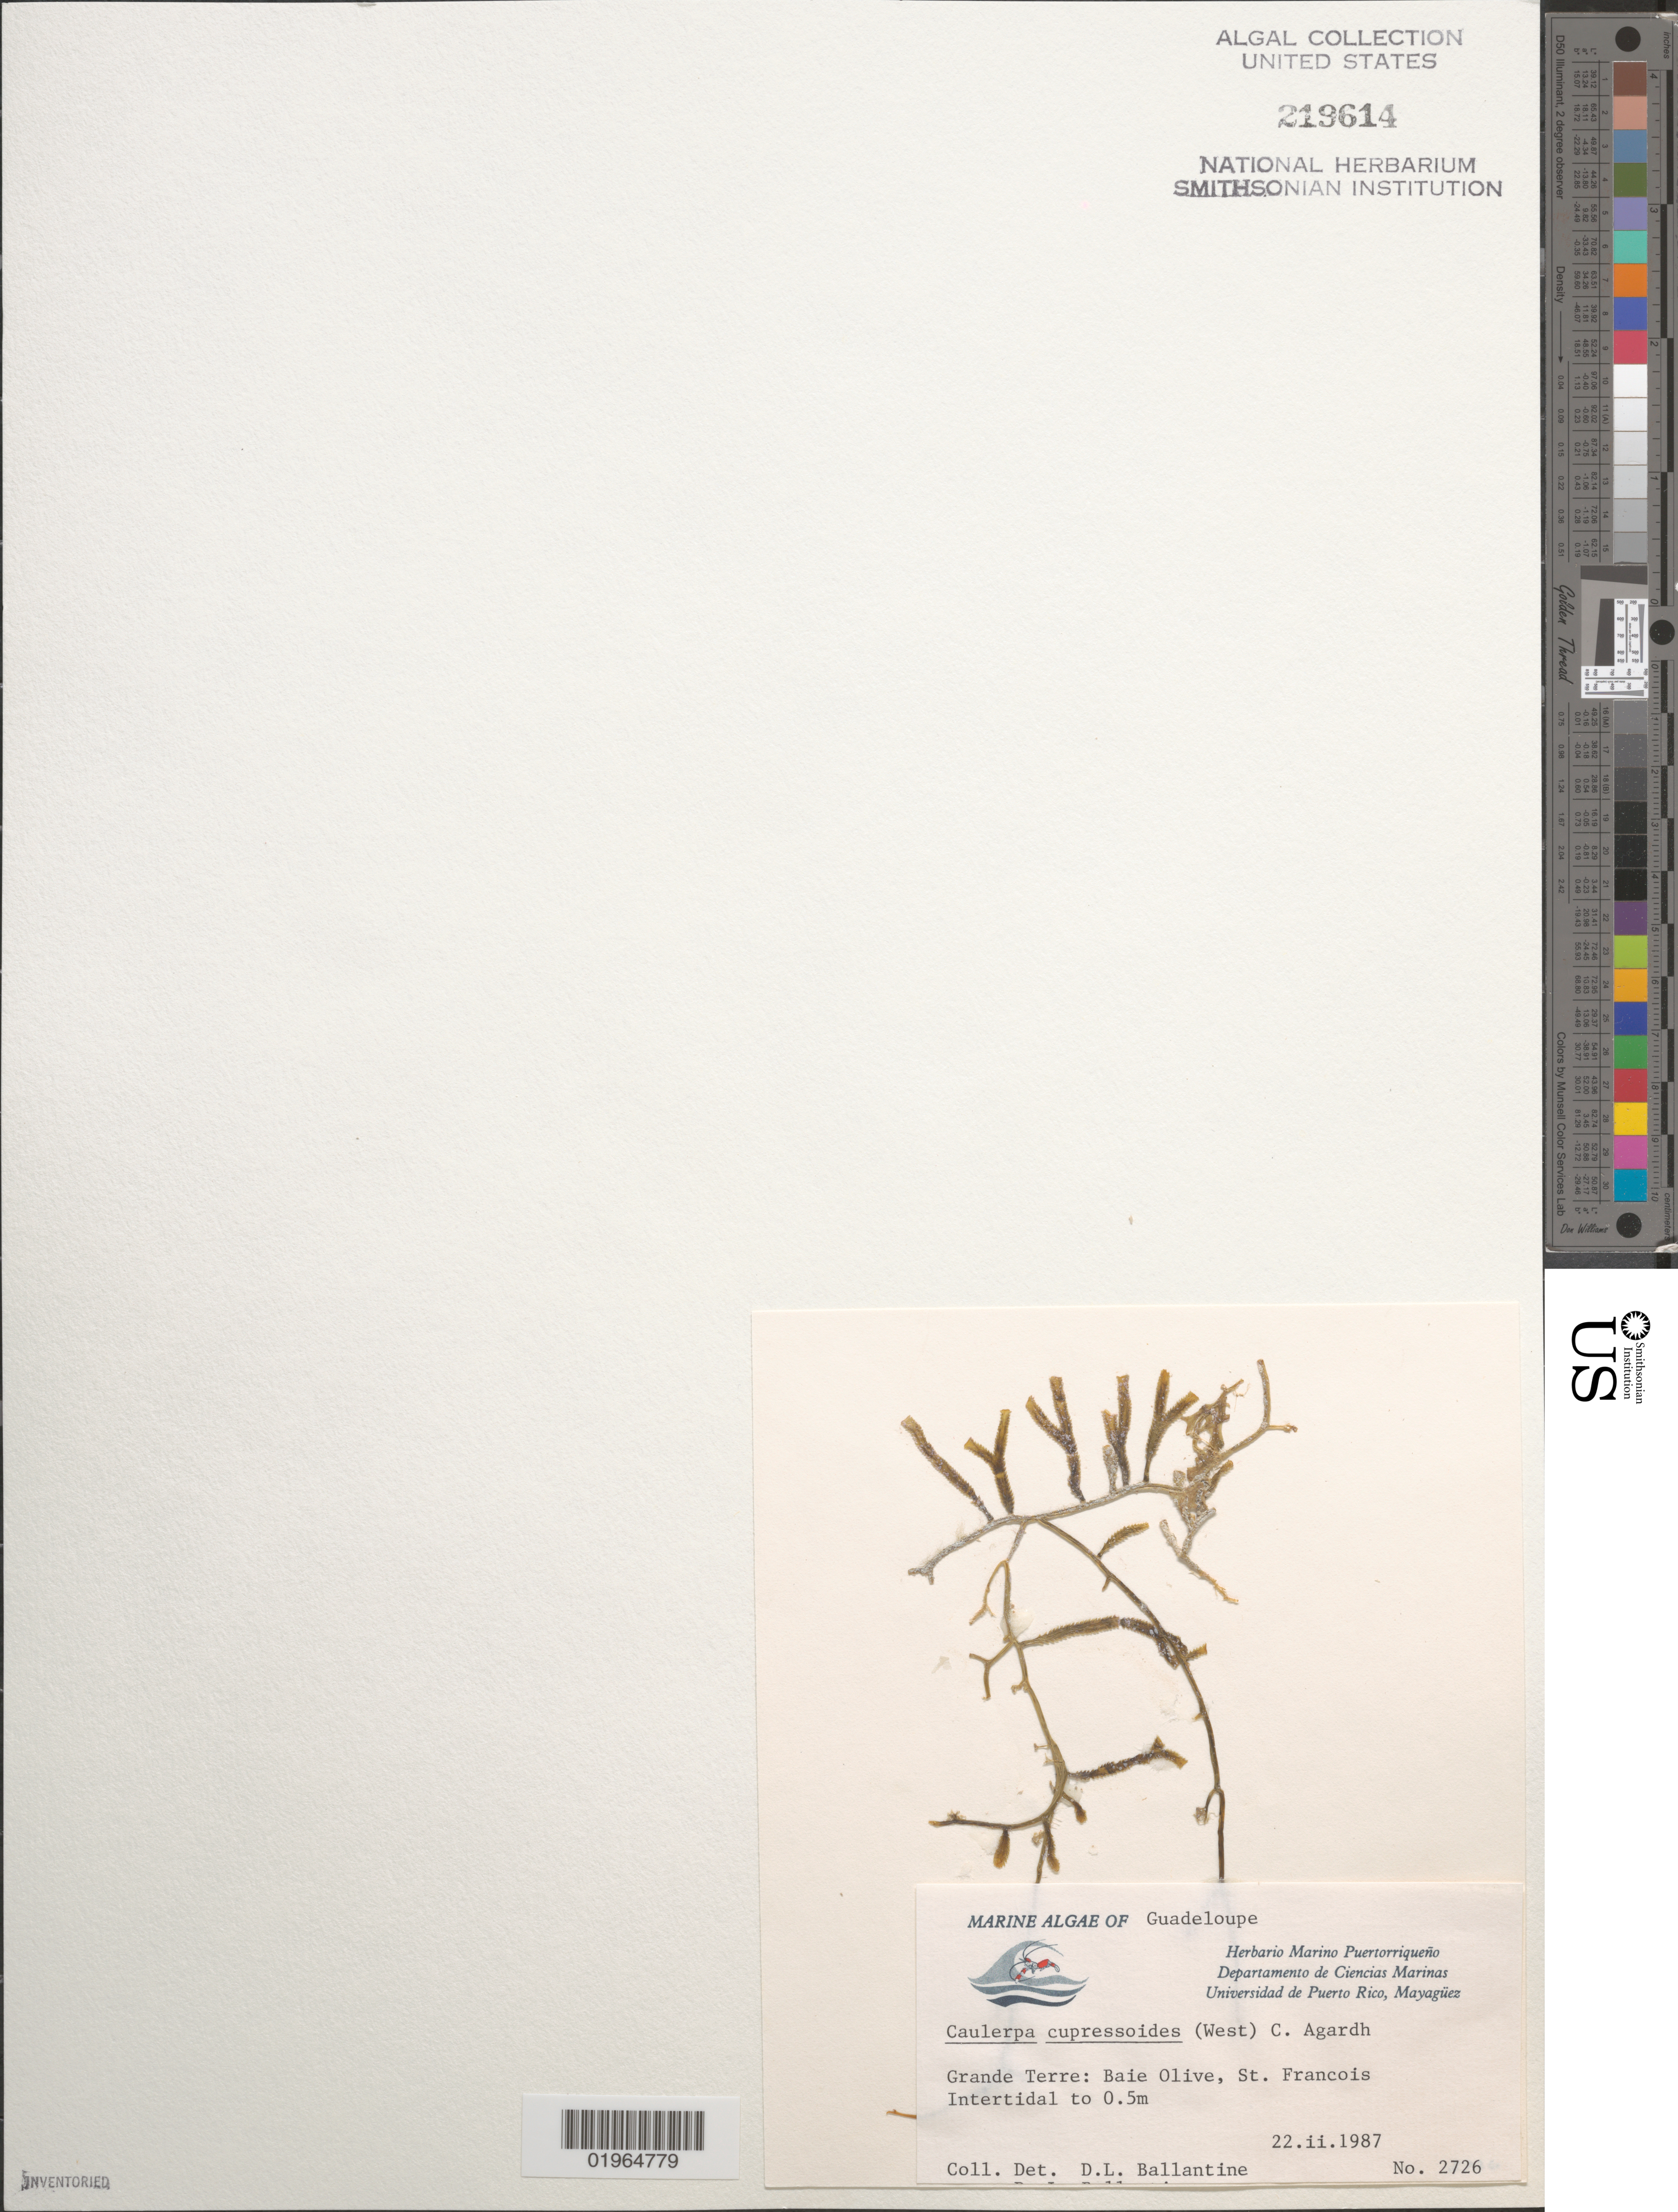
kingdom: Plantae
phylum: Chlorophyta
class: Ulvophyceae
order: Bryopsidales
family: Caulerpaceae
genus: Caulerpa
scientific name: Caulerpa cupressoides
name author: (Vahl) C. Agardh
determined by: Ballantine, D. L.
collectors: D.L. Ballantine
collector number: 2726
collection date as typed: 22 Feb 1987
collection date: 1987-02-22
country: Guadeloupe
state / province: Grande-Terre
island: Grande Terre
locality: Baie Olive, St. Francois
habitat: Intertidal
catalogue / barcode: US 219614